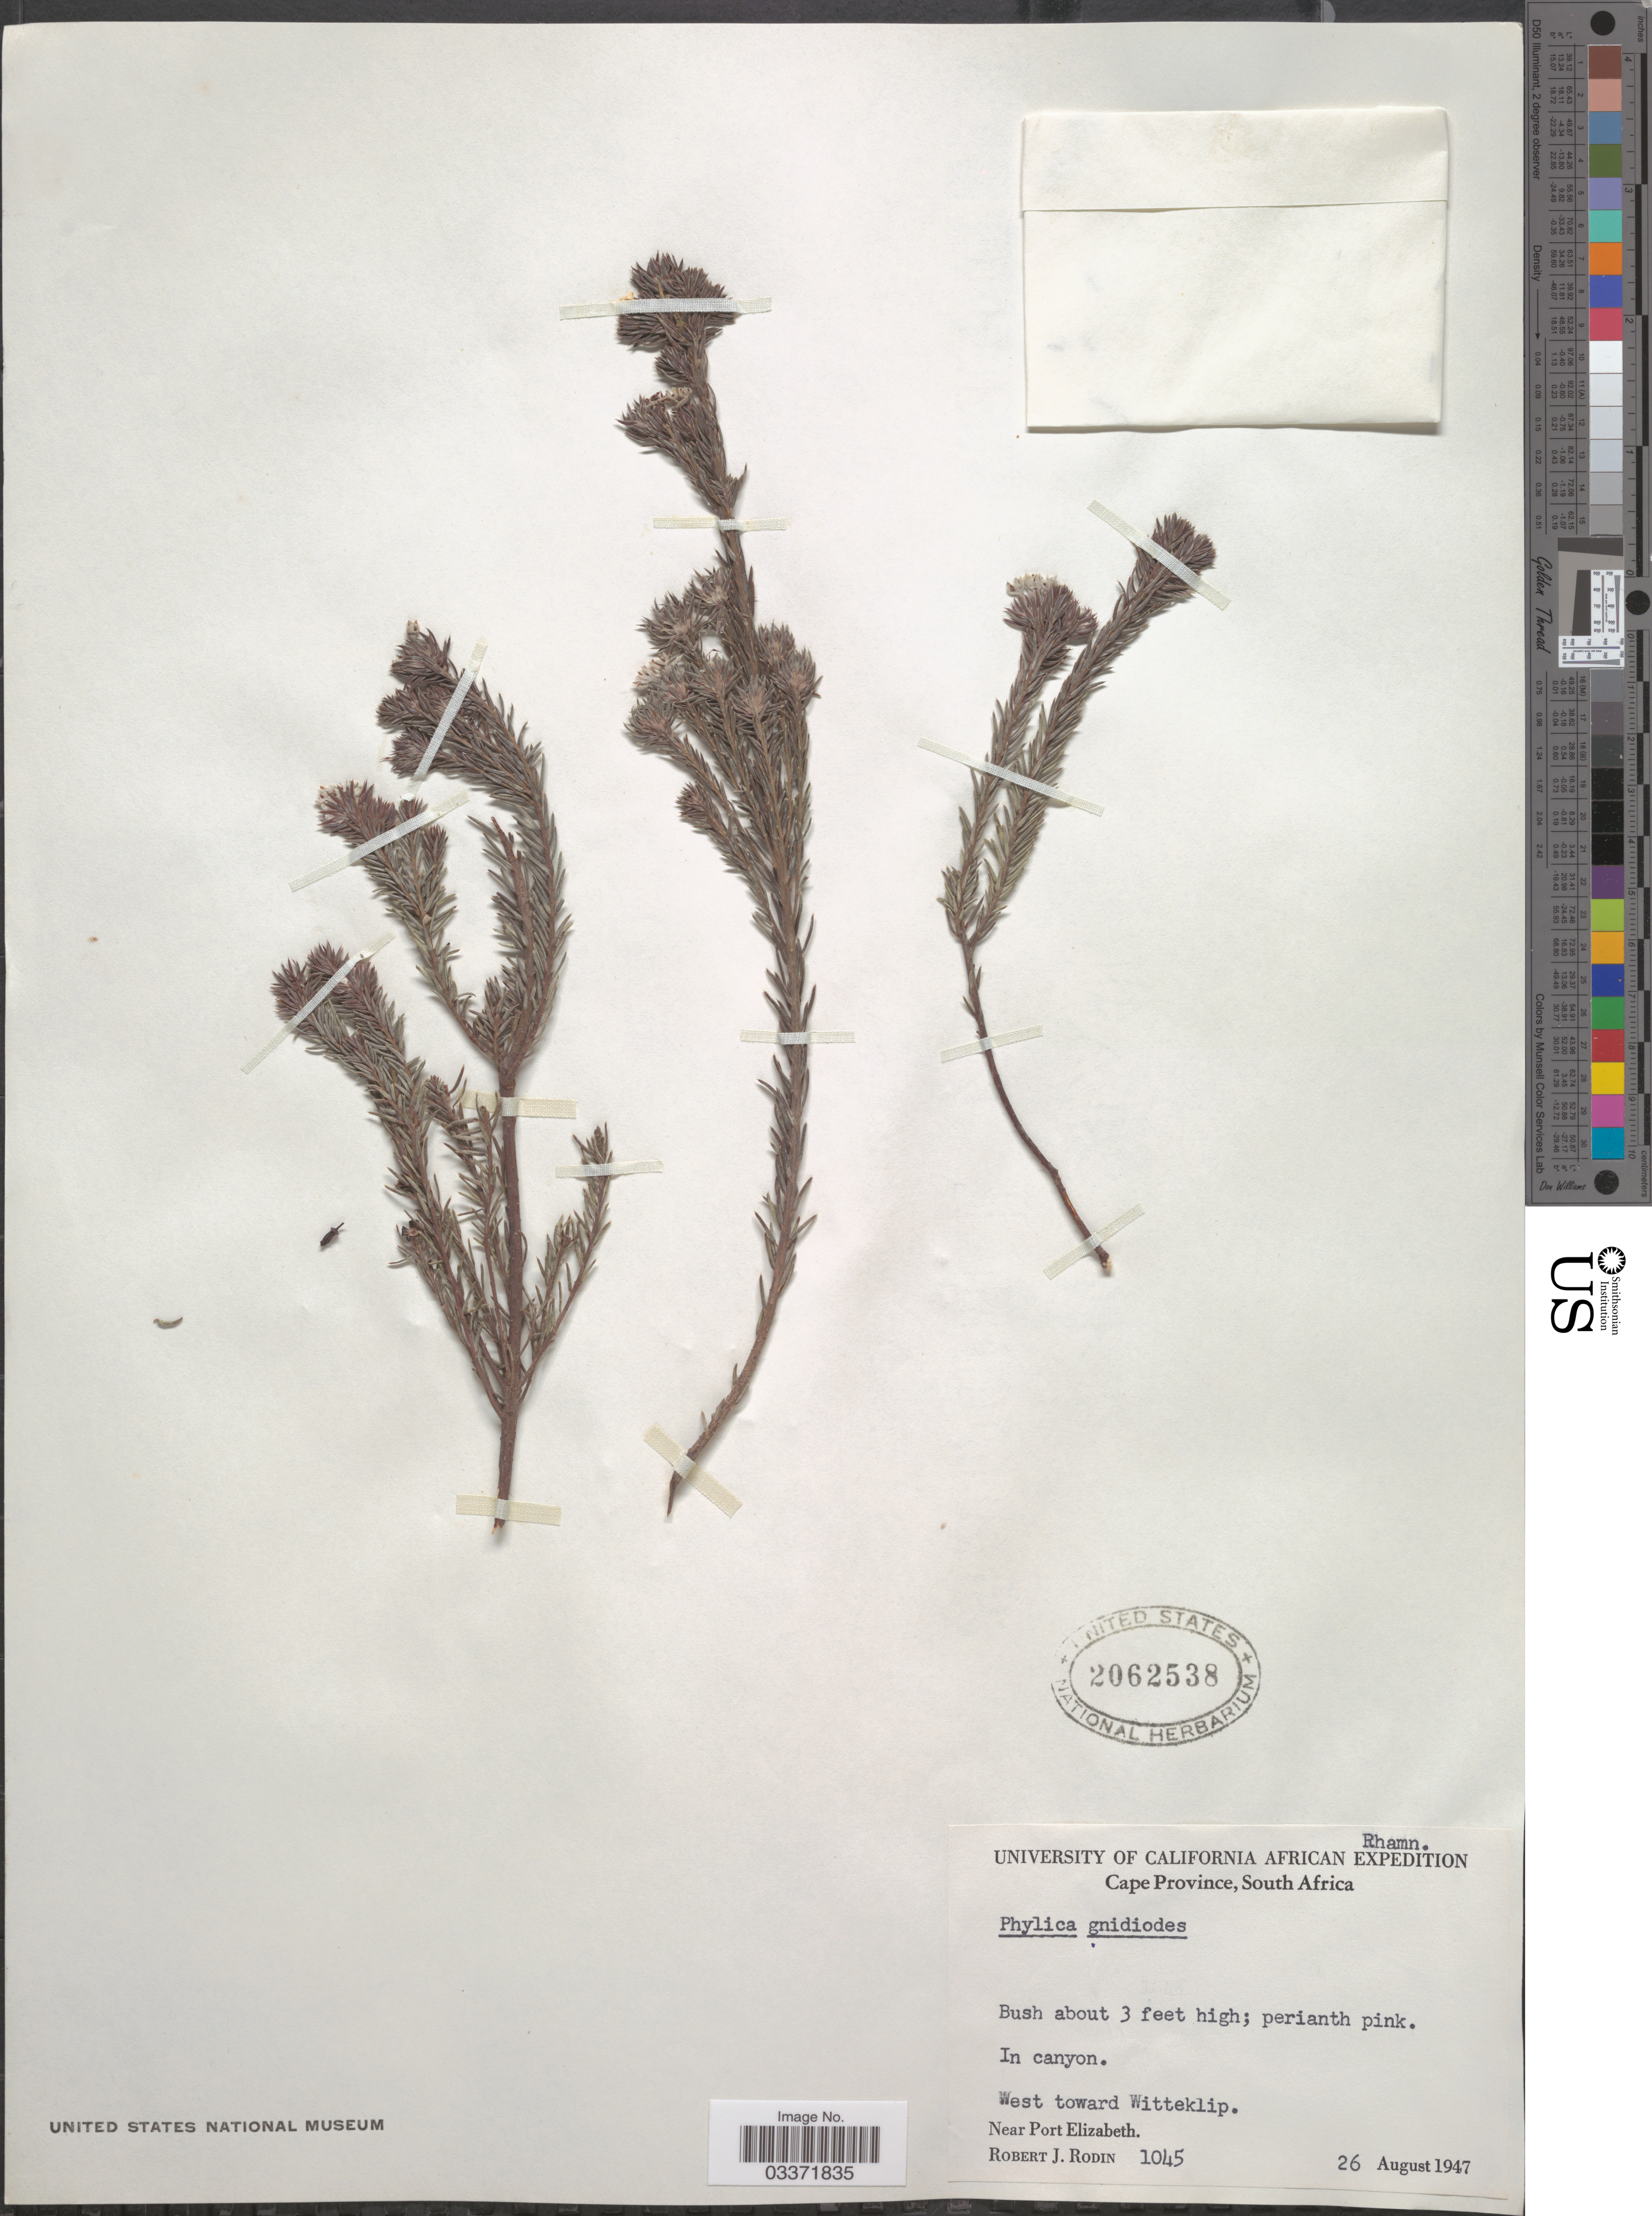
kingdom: Plantae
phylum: Tracheophyta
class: Magnoliopsida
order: Rosales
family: Rhamnaceae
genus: Phylica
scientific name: Phylica gnidioides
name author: Eckl. & Zeyh.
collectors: R. J. Rodin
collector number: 1045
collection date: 1947-08-26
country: South Africa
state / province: Eastern Cape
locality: West toward Witteklip, Near Port Elizabeth.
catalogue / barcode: US 2062538